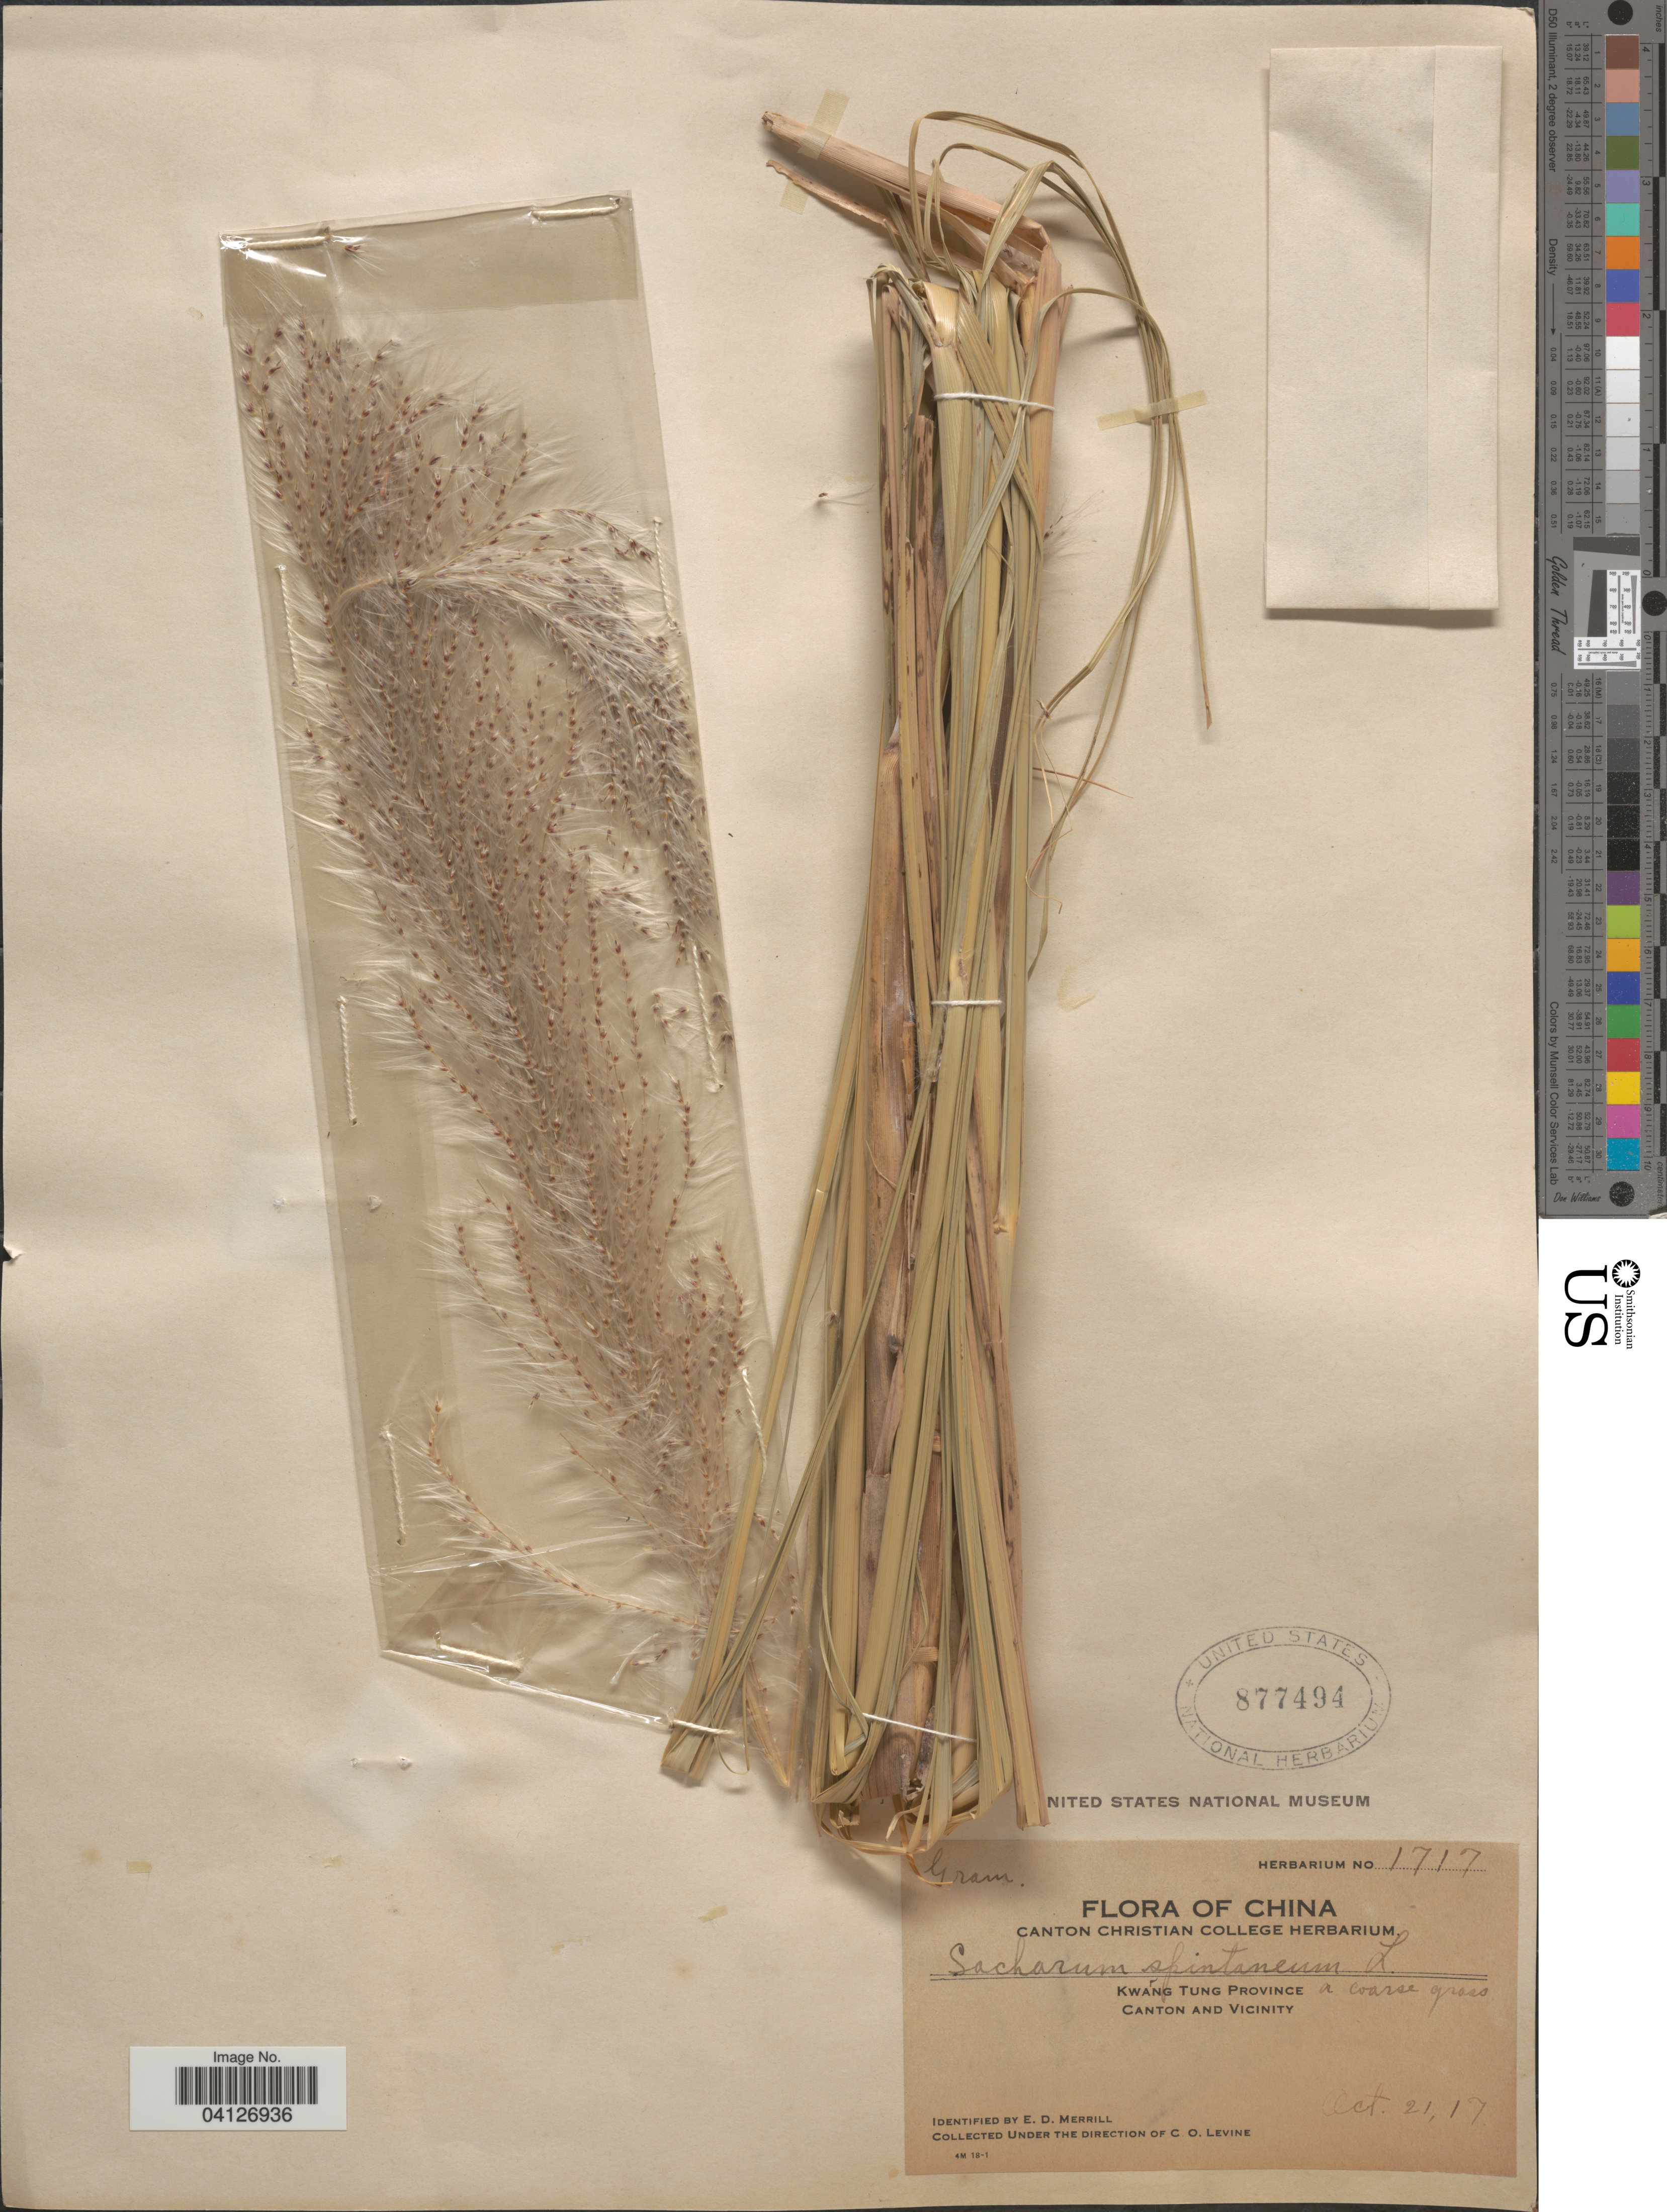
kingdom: Plantae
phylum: Tracheophyta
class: Liliopsida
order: Poales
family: Poaceae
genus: Saccharum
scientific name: Saccharum spontaneum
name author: L.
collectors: C. O. Levine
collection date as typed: Transcribed d/m/y: 21/10/17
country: China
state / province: Guangdong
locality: Kwang Tung Province. Canton and vicinity.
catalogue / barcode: US 877494